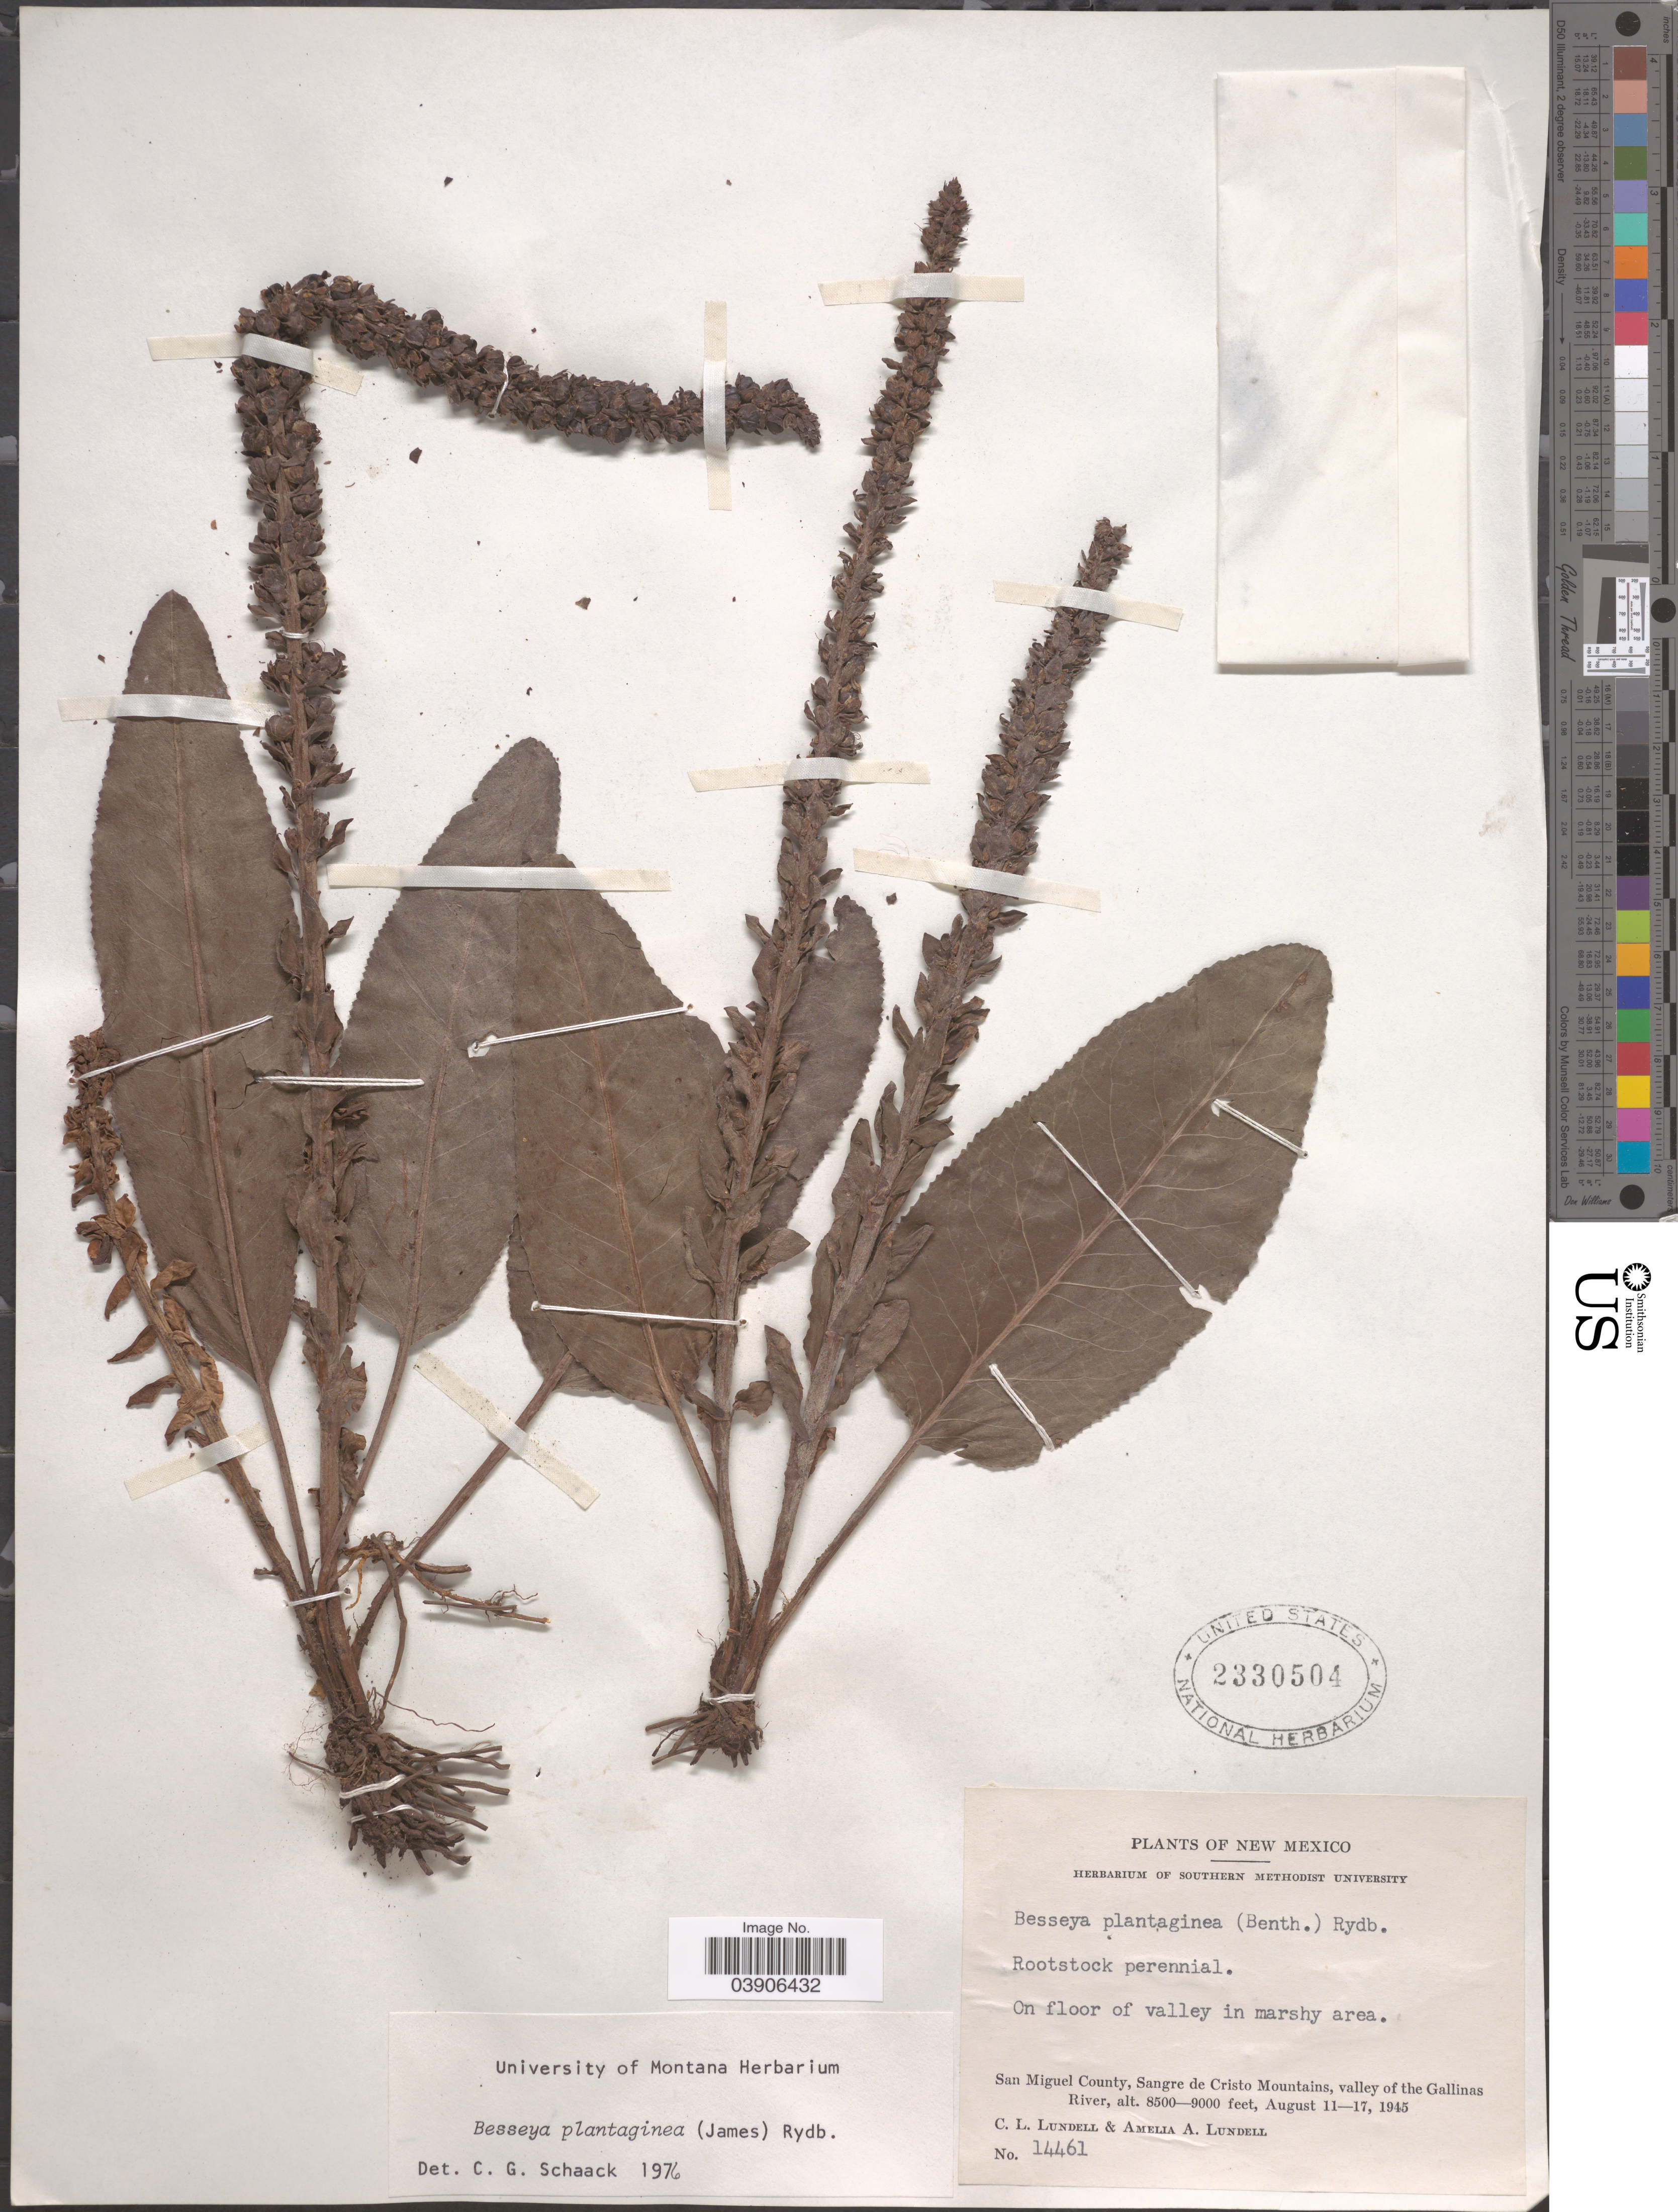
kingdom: Plantae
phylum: Tracheophyta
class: Magnoliopsida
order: Lamiales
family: Plantaginaceae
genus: Synthyris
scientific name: Synthyris plantaginea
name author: (E. James) Benth.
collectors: C. L. Lundell & A. A. Lundell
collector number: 14461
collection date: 1945-08-11/1945-08-17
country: United States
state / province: New Mexico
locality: San Miguel County, Sangre de Cristo Mountains, valley of the Gallinas River.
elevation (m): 2591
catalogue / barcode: US 2330504